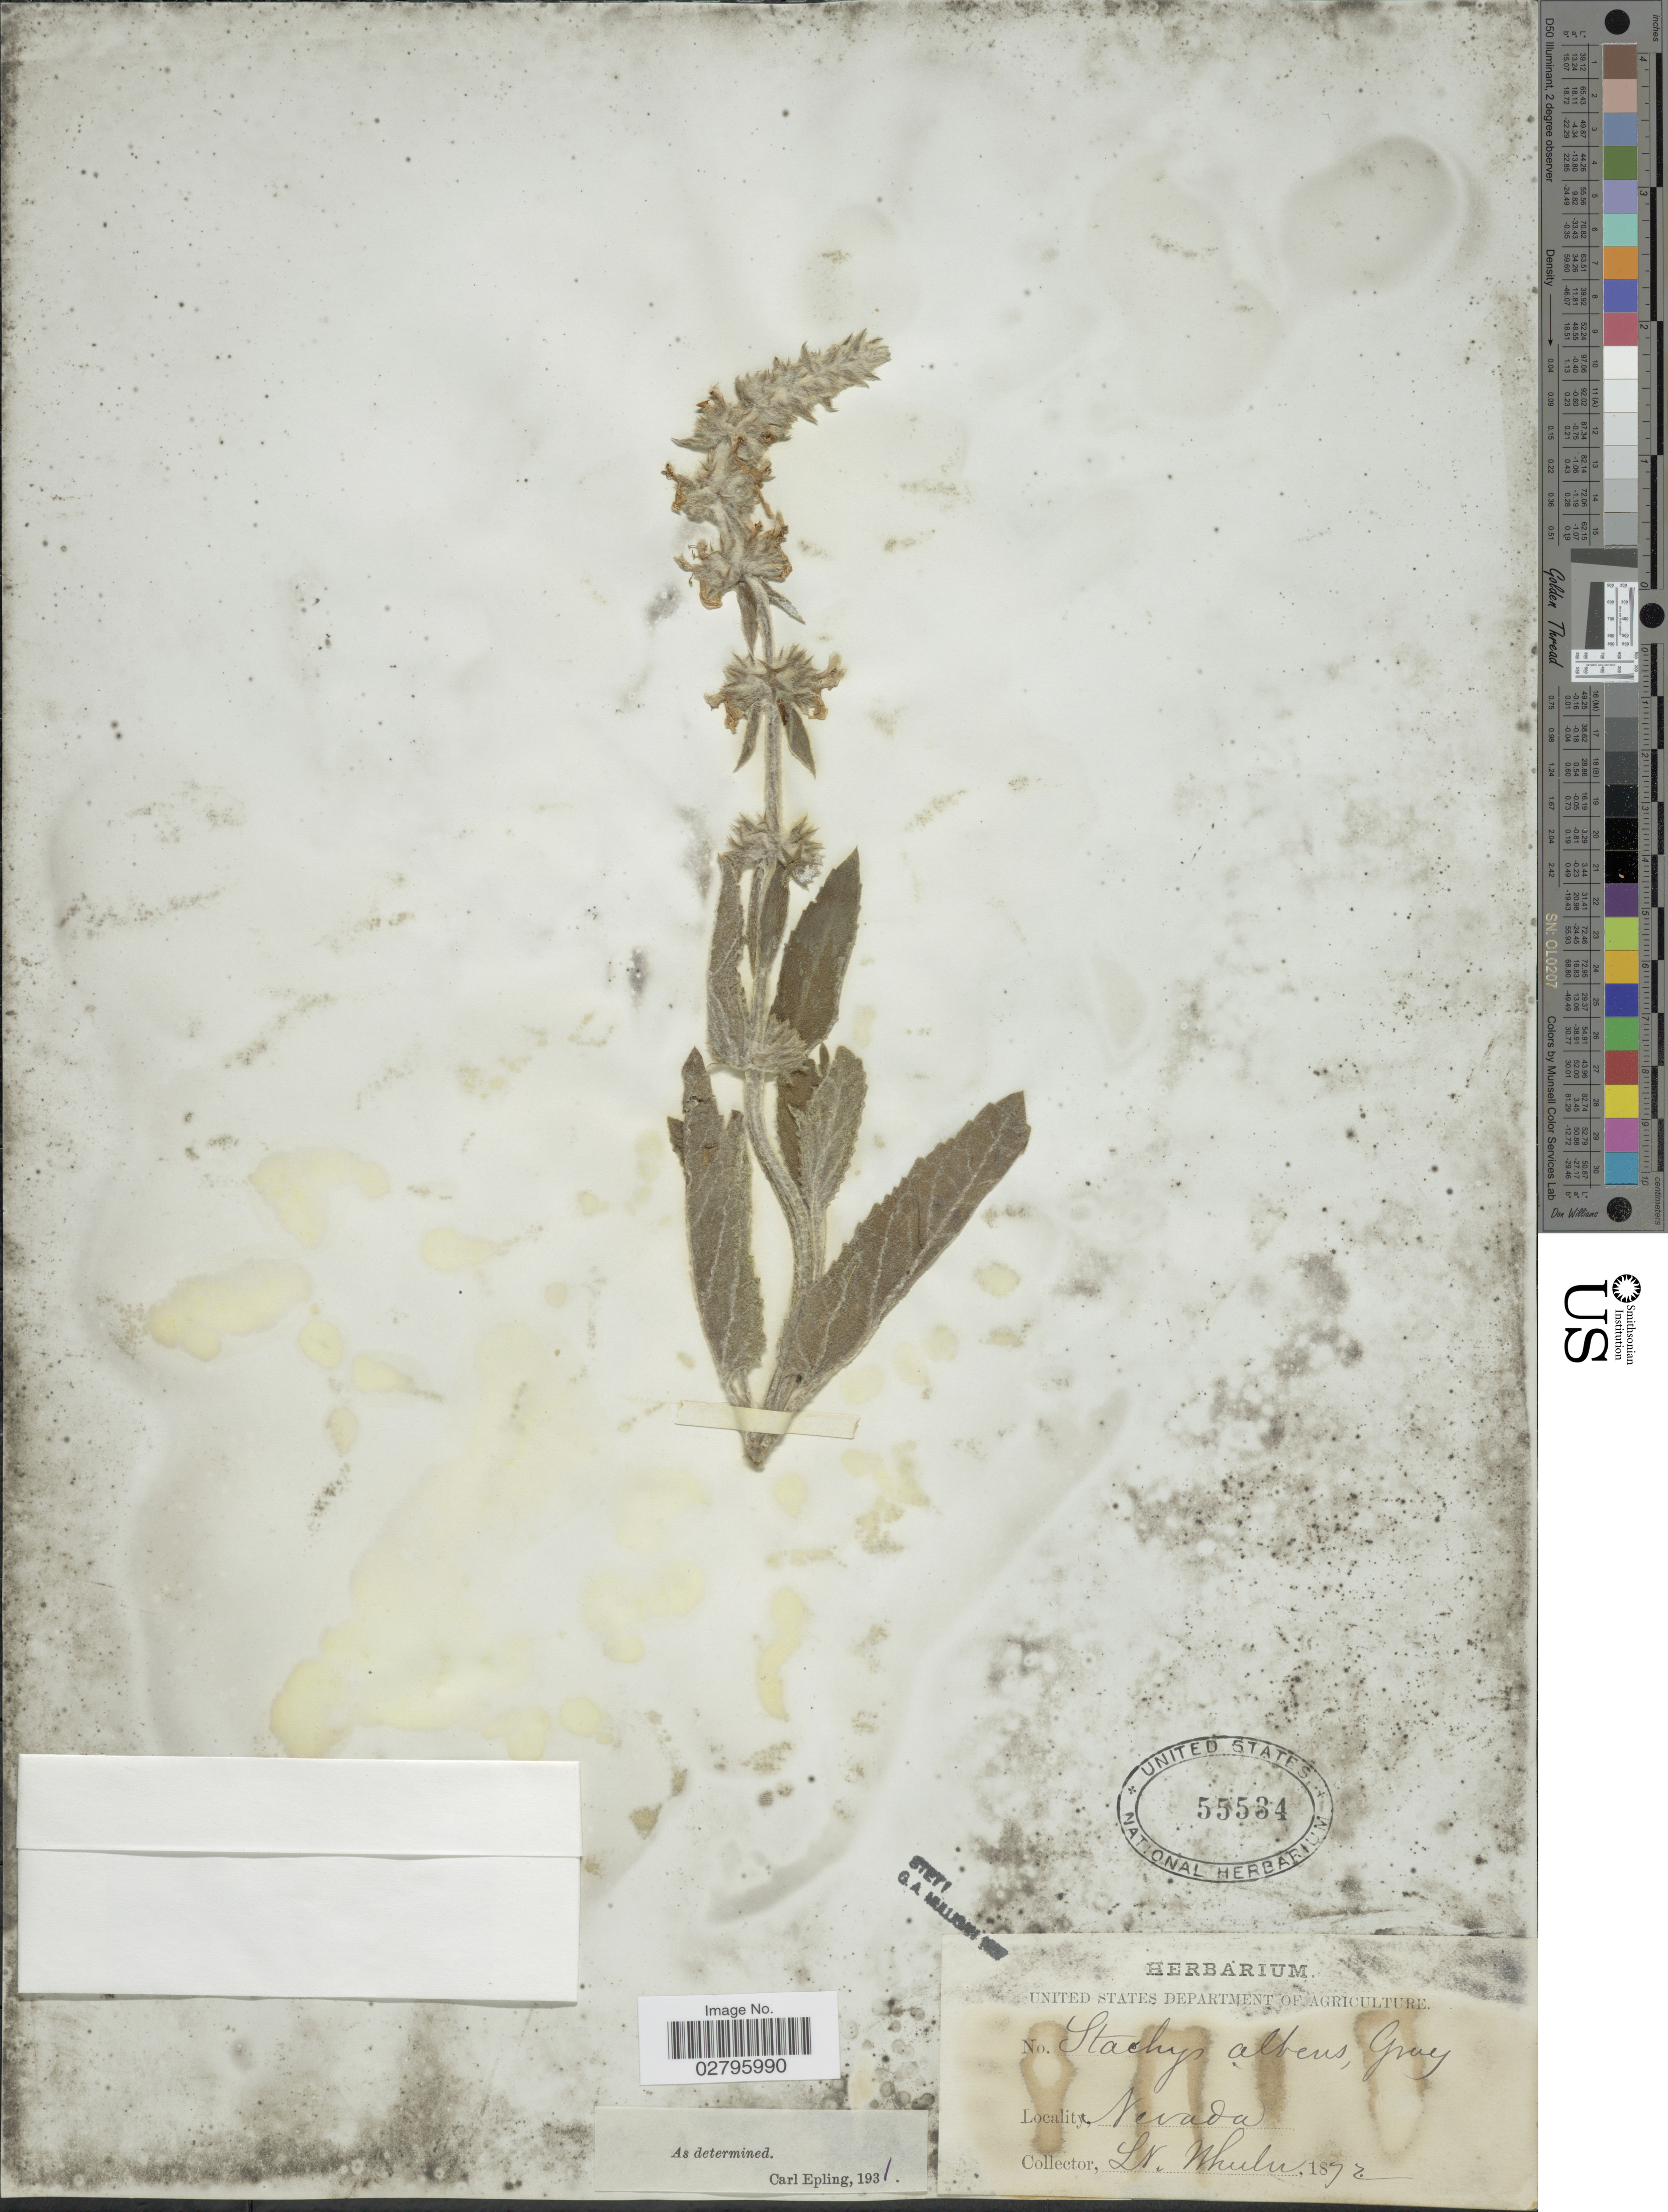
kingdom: Plantae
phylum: Tracheophyta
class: Magnoliopsida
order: Lamiales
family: Lamiaceae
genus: Stachys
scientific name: Stachys albens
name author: A. Gray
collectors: L. Wheeler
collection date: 1872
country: United States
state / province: Nevada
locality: Nevada.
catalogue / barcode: US 55534